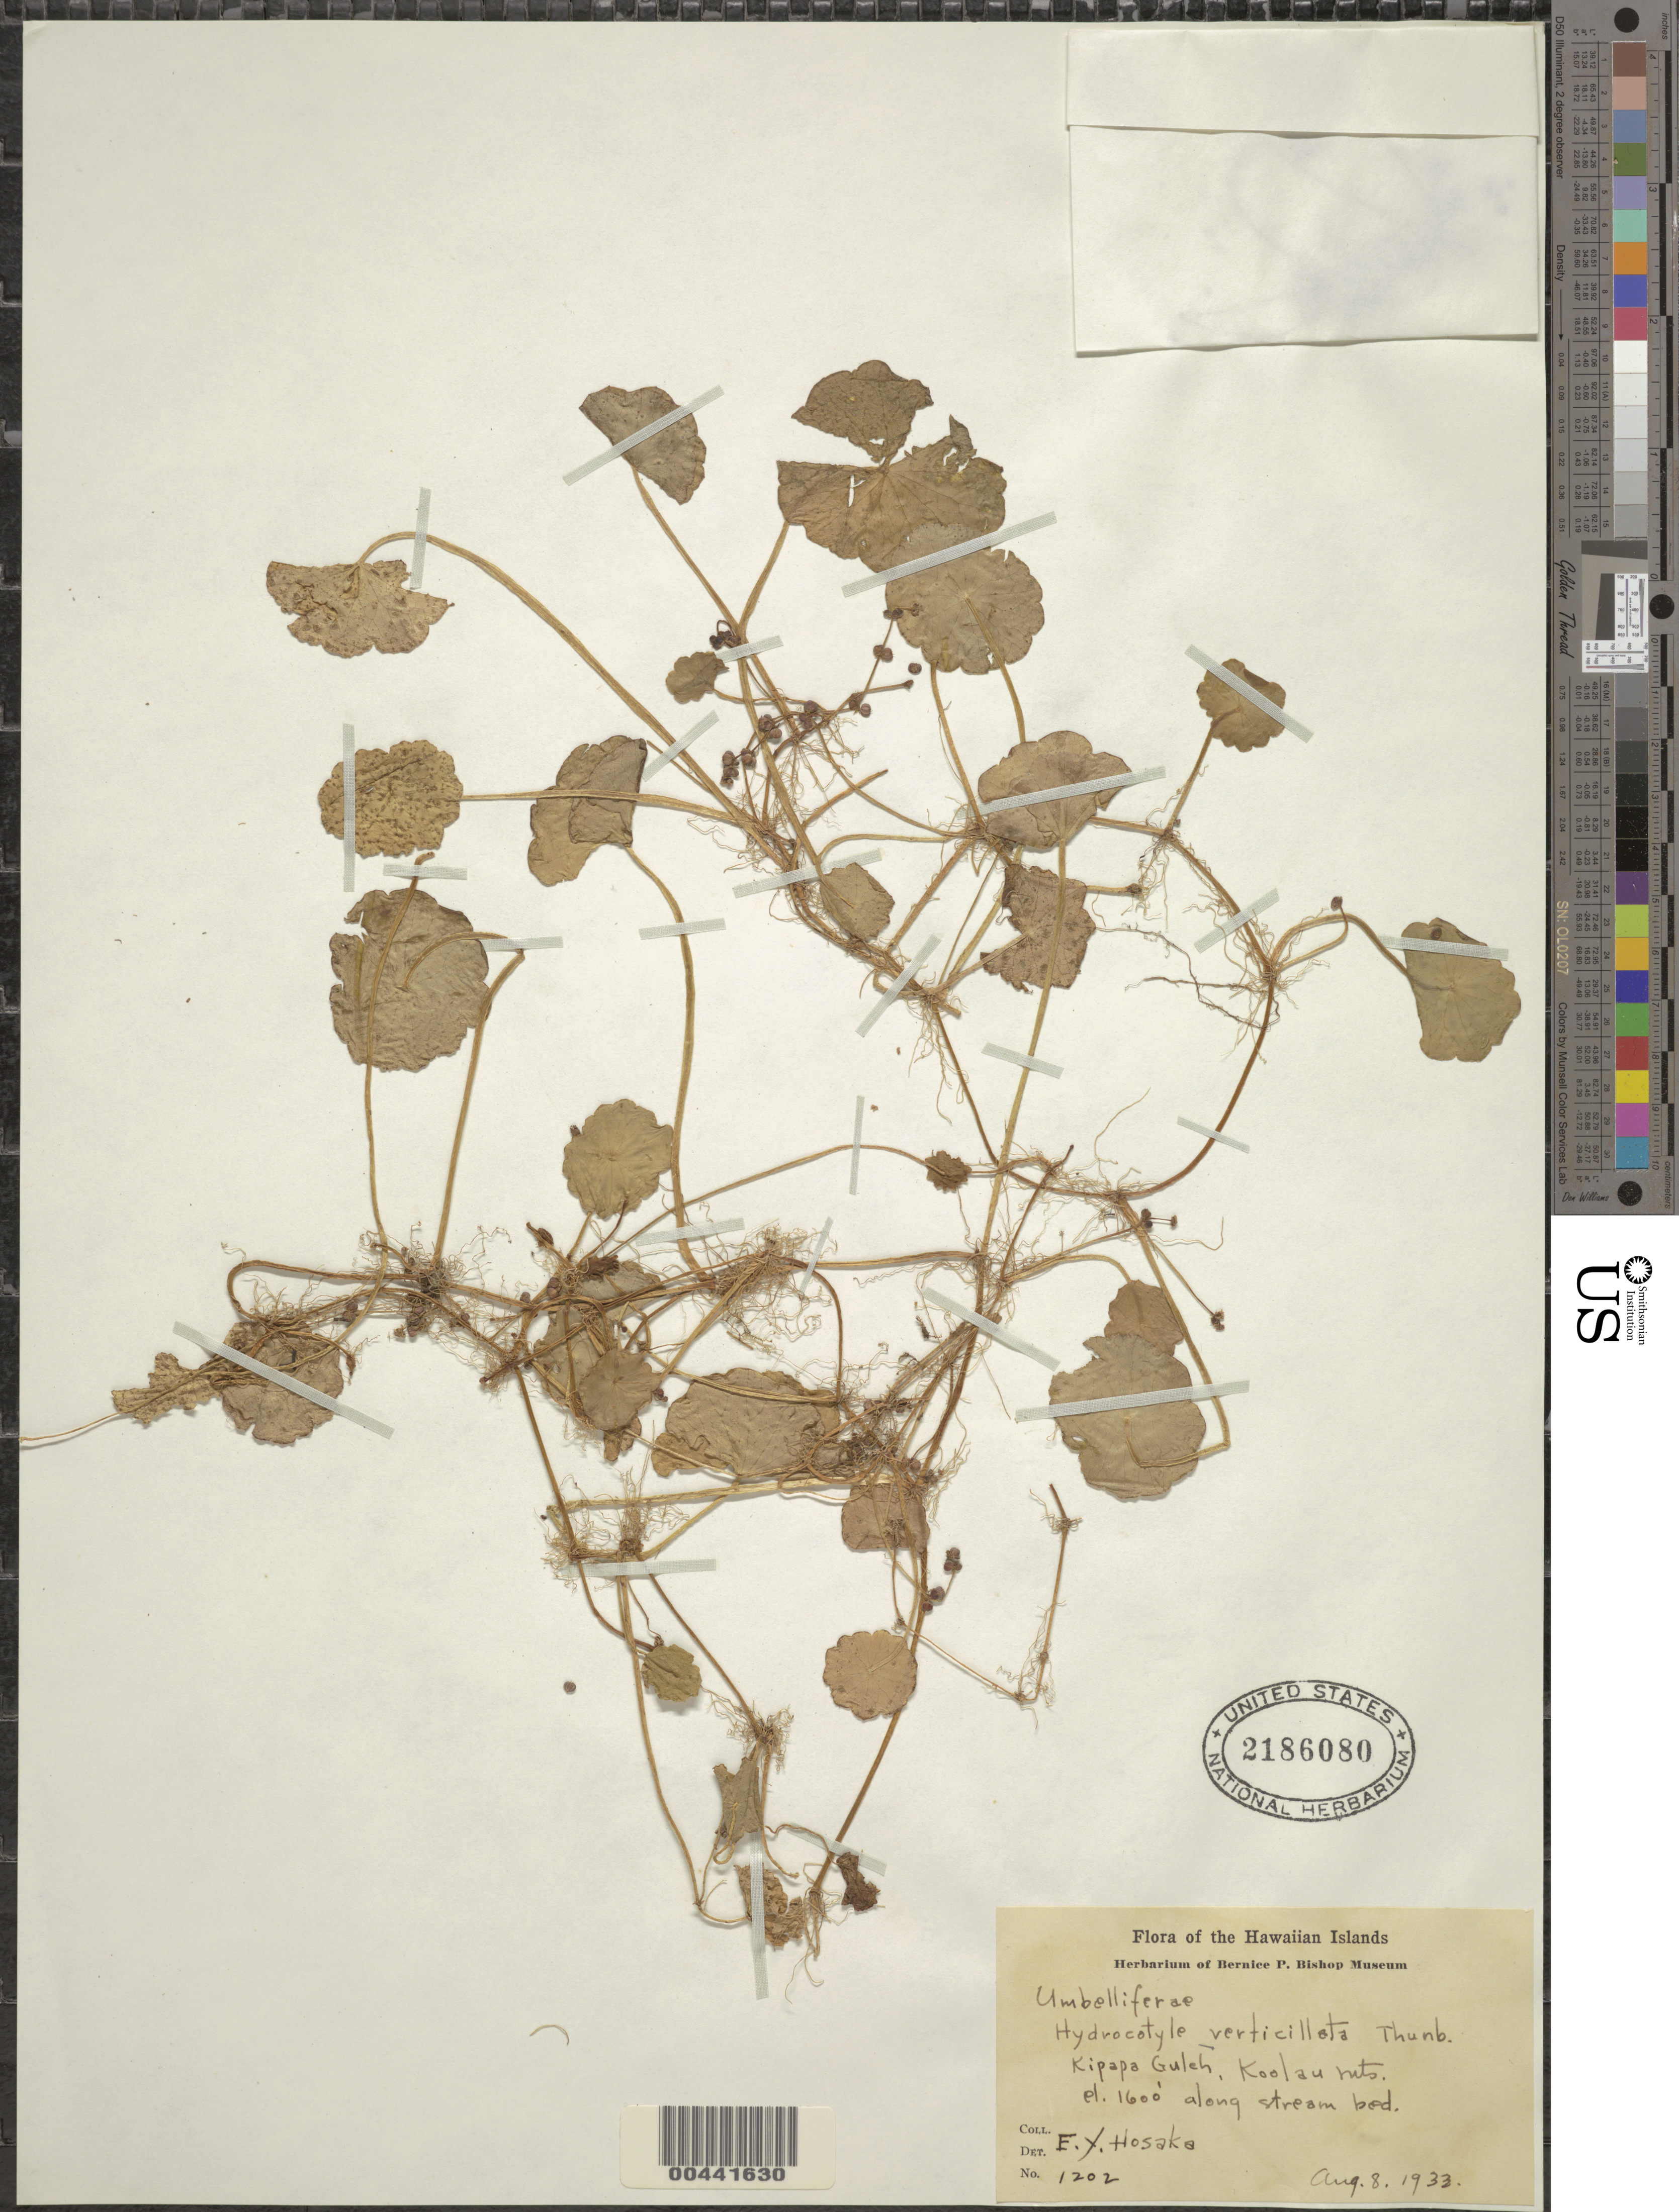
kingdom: Plantae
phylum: Tracheophyta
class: Magnoliopsida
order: Apiales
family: Araliaceae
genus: Hydrocotyle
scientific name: Hydrocotyle verticillata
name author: Thunb.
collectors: E. Y. Hosaka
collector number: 1202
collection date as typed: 8 Aug 1933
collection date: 1933-08-08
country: United States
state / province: Hawaii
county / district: Honolulu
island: Oahu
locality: Kipapa Gulch, Koolau Mts.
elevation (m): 488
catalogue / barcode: US 2186080